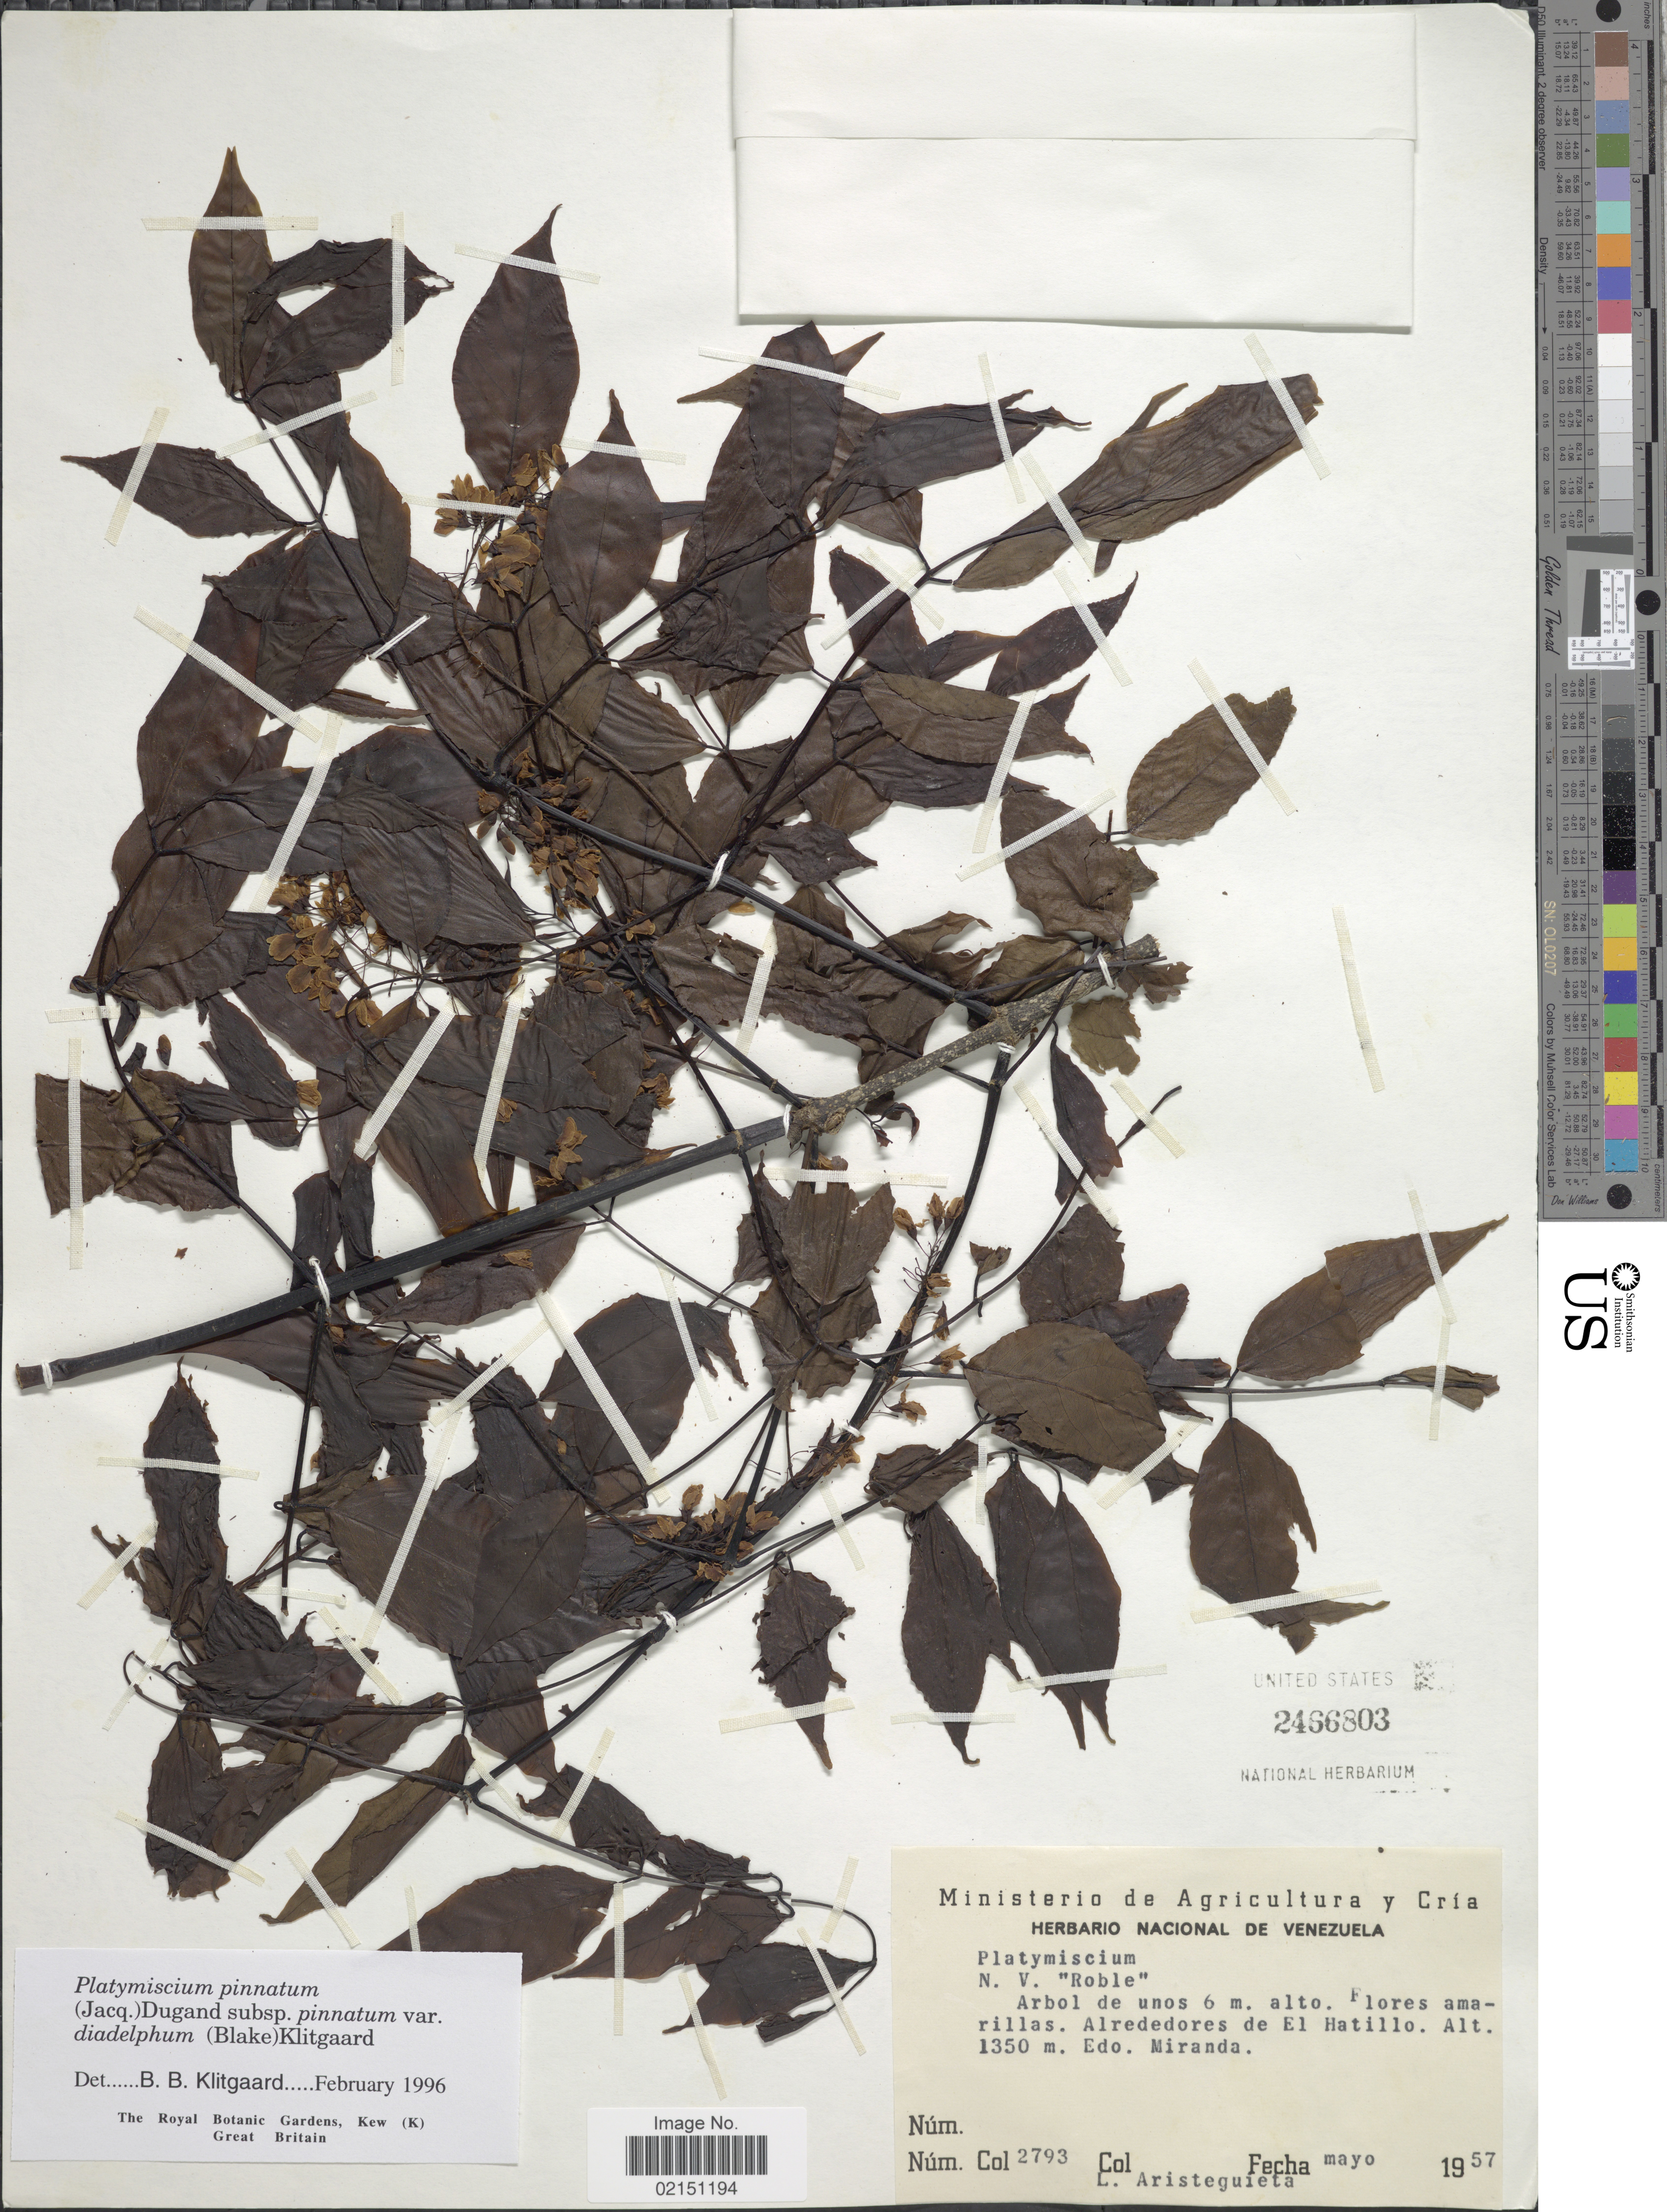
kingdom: Plantae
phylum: Tracheophyta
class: Magnoliopsida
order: Fabales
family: Fabaceae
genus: Platymiscium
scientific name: Platymiscium pinnatum var. diadelphum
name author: (S.F. Blake) Klitg.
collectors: L. Aristeguieta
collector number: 2793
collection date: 1957-05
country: Venezuela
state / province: Miranda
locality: Alrededores de El Hatillo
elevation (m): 1350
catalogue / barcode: US 2466803